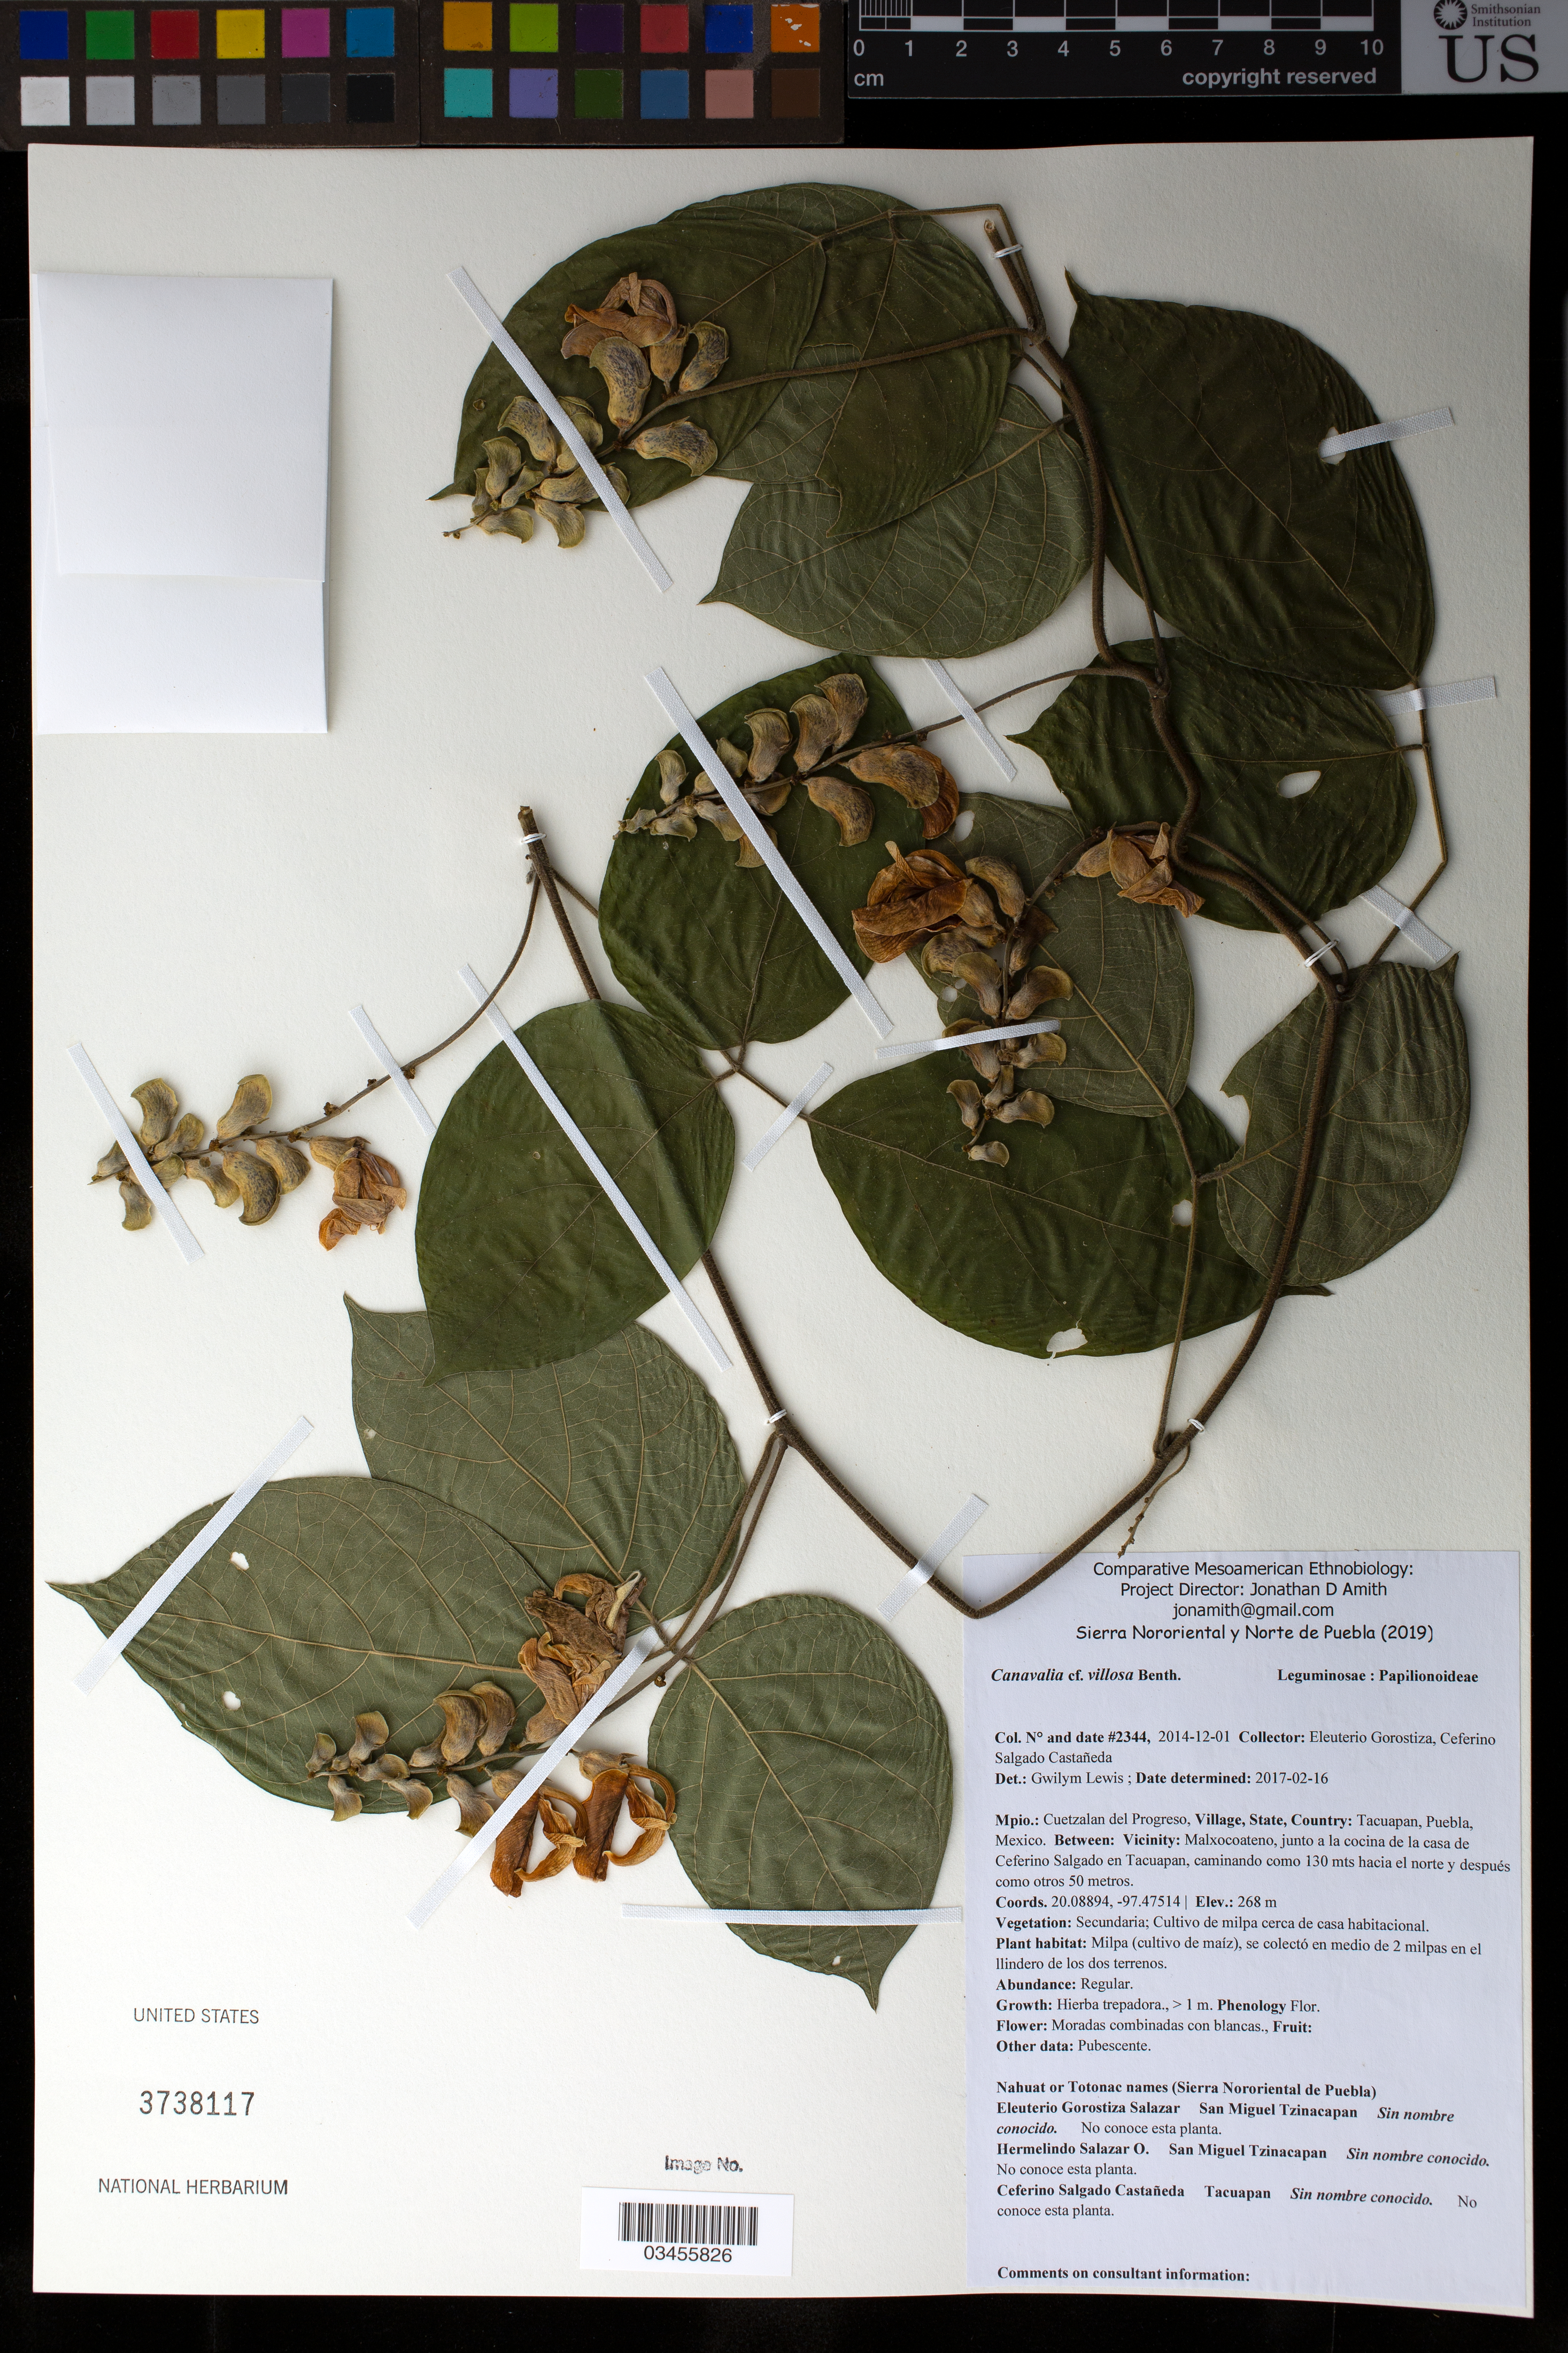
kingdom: Plantae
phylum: Tracheophyta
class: Magnoliopsida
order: Fabales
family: Fabaceae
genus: Canavalia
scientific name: Canavalia villosa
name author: Benth.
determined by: Lewis, G.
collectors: J. D. Amith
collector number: JDA_02344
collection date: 2014-12-01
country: México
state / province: Puebla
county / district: Cuetzalan del Progreso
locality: PUEBLO: Tacuapan; LOCALIDAD EXACTA: Malxocoateno, junto a la cocina de la casa de Ceferino Salgado en Tacuapan, caminando como 130 m hacia el norte y después como otros 50 metros.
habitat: VEGETACIÓN y HABITAT: Cultivo de milpa cerca de casa habitacional. | Milpa (cultivo de maíz), se colectó en medio de 2 milpas en el lindero de los dos terrenos.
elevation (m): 268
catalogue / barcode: US 3738117